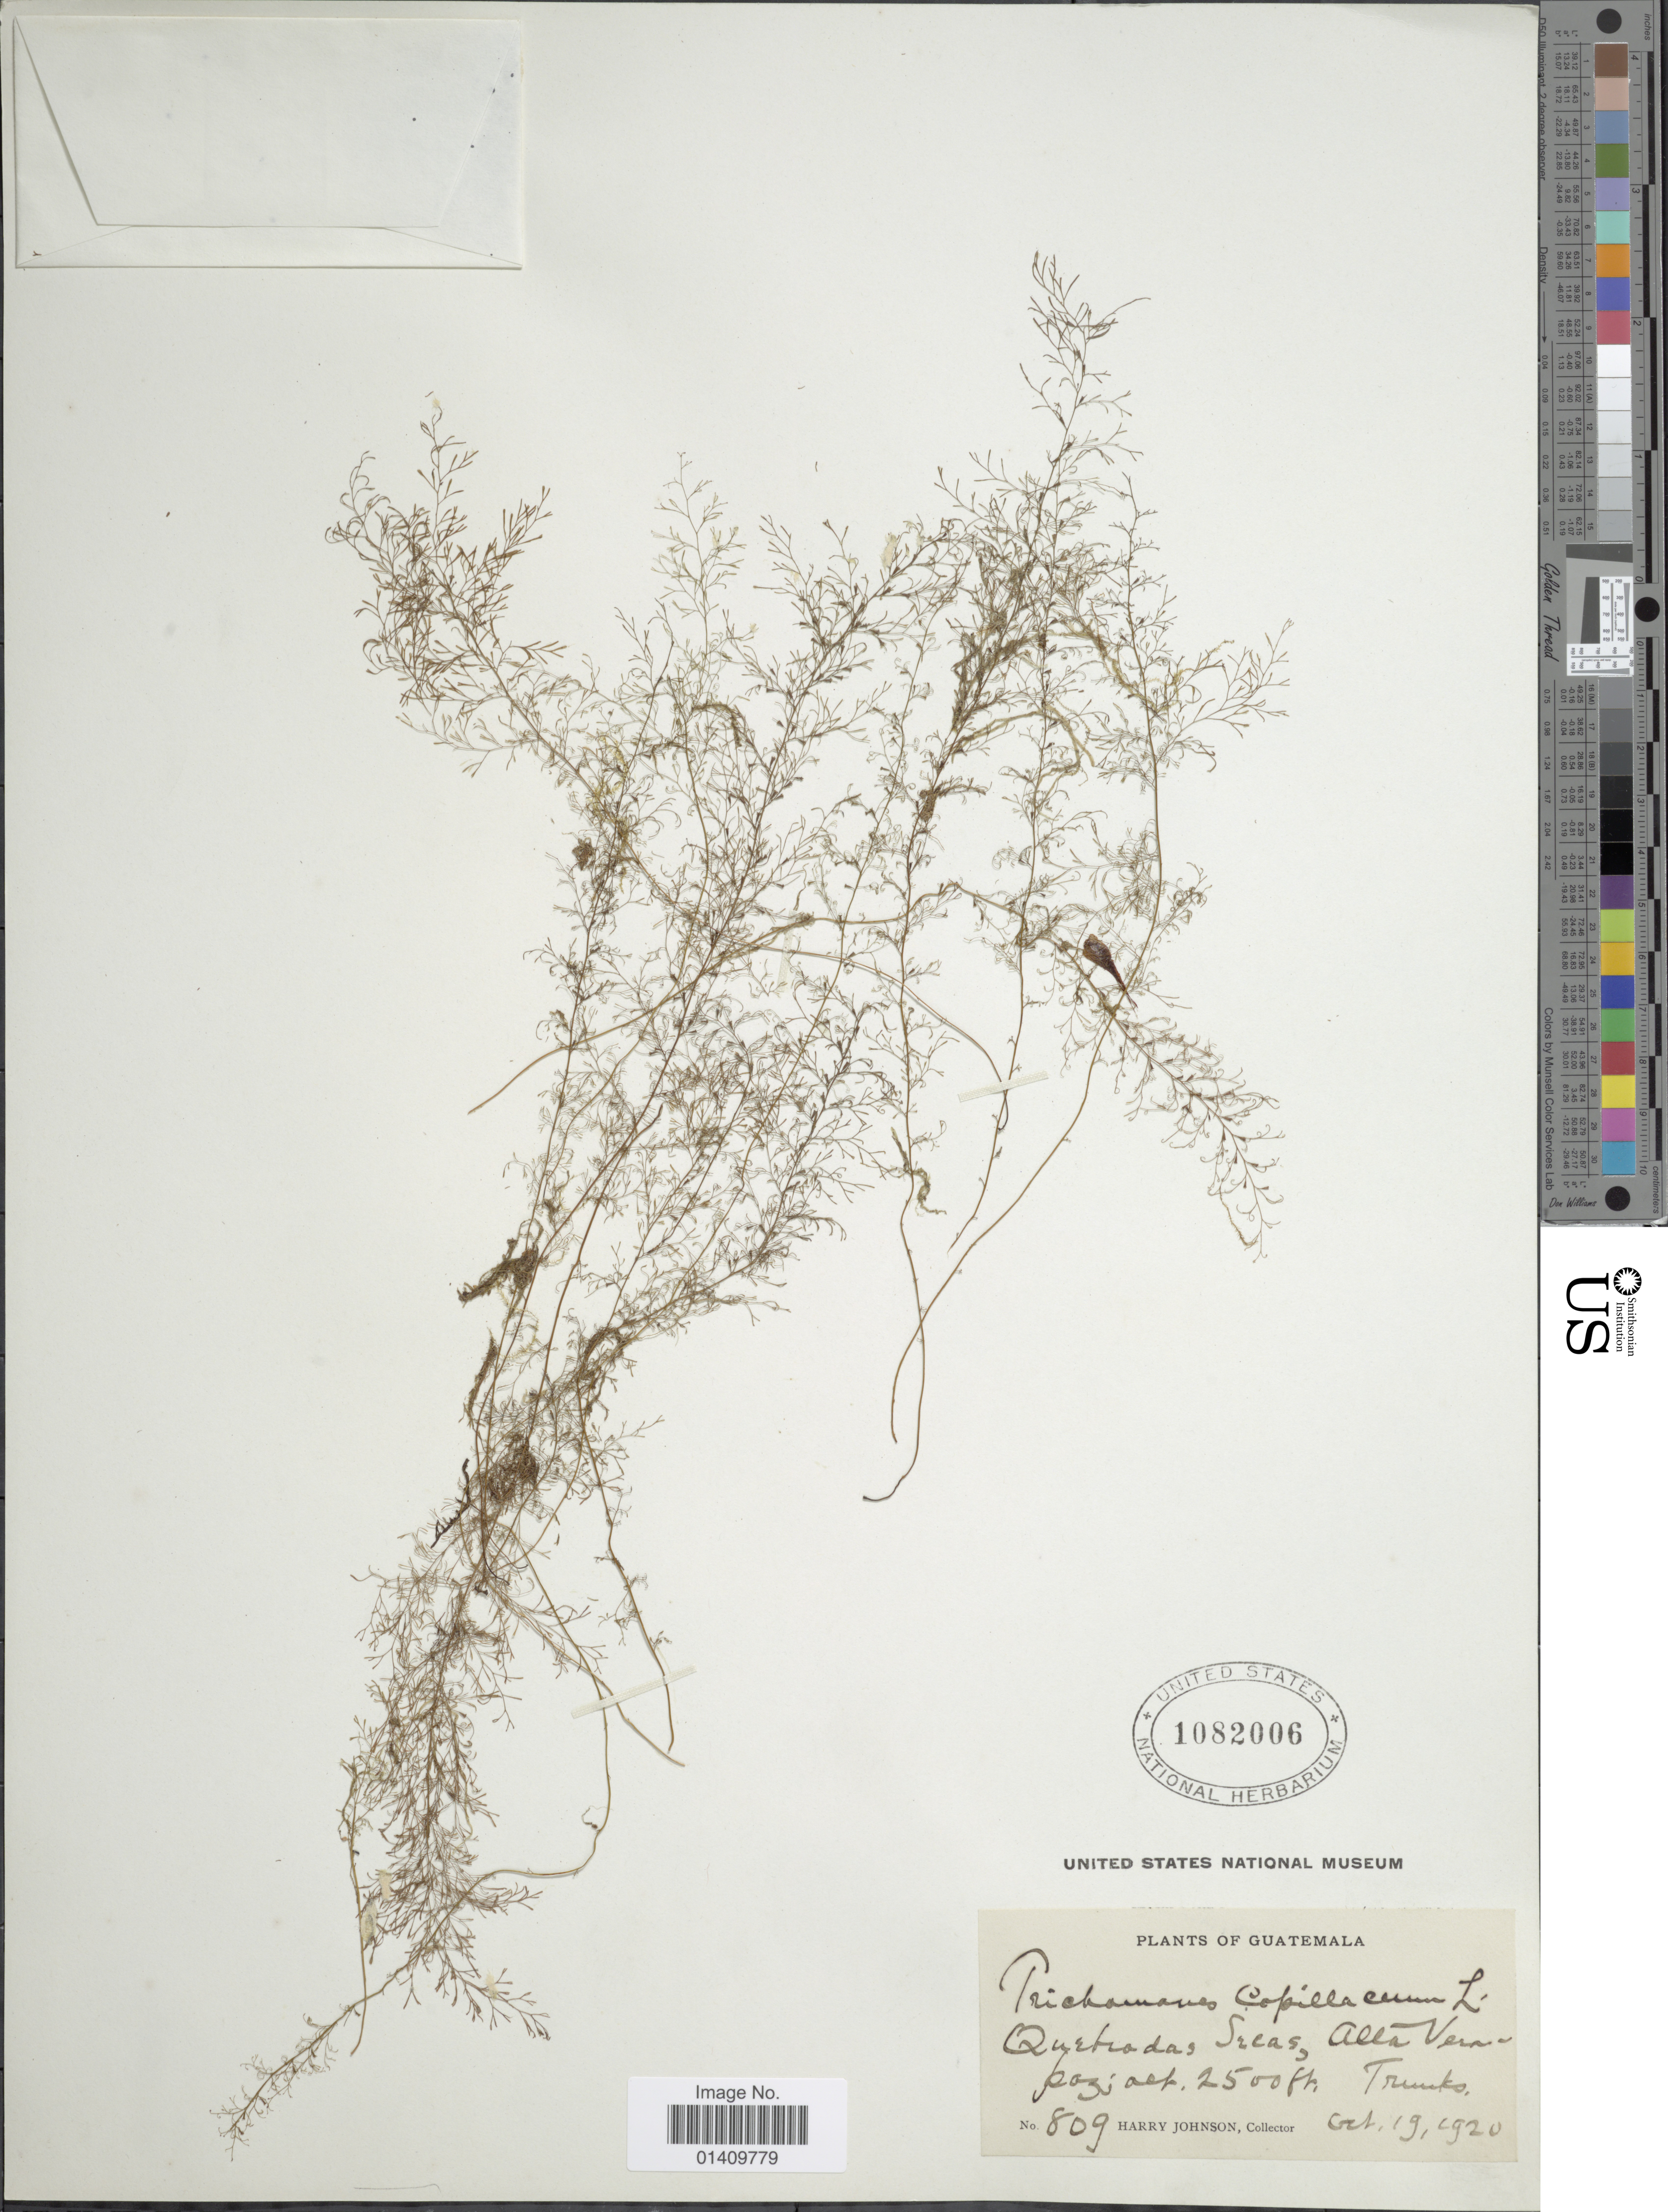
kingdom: Plantae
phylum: Tracheophyta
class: Polypodiopsida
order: Hymenophyllales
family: Hymenophyllaceae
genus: Polyphlebium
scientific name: Polyphlebium capillaceum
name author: (L.) Ebihara & Dubuisson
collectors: H. Johnson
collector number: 809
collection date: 1920-10-19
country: Guatemala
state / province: Alta Verapaz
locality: Quebradas Secas.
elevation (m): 762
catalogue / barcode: US 1082006